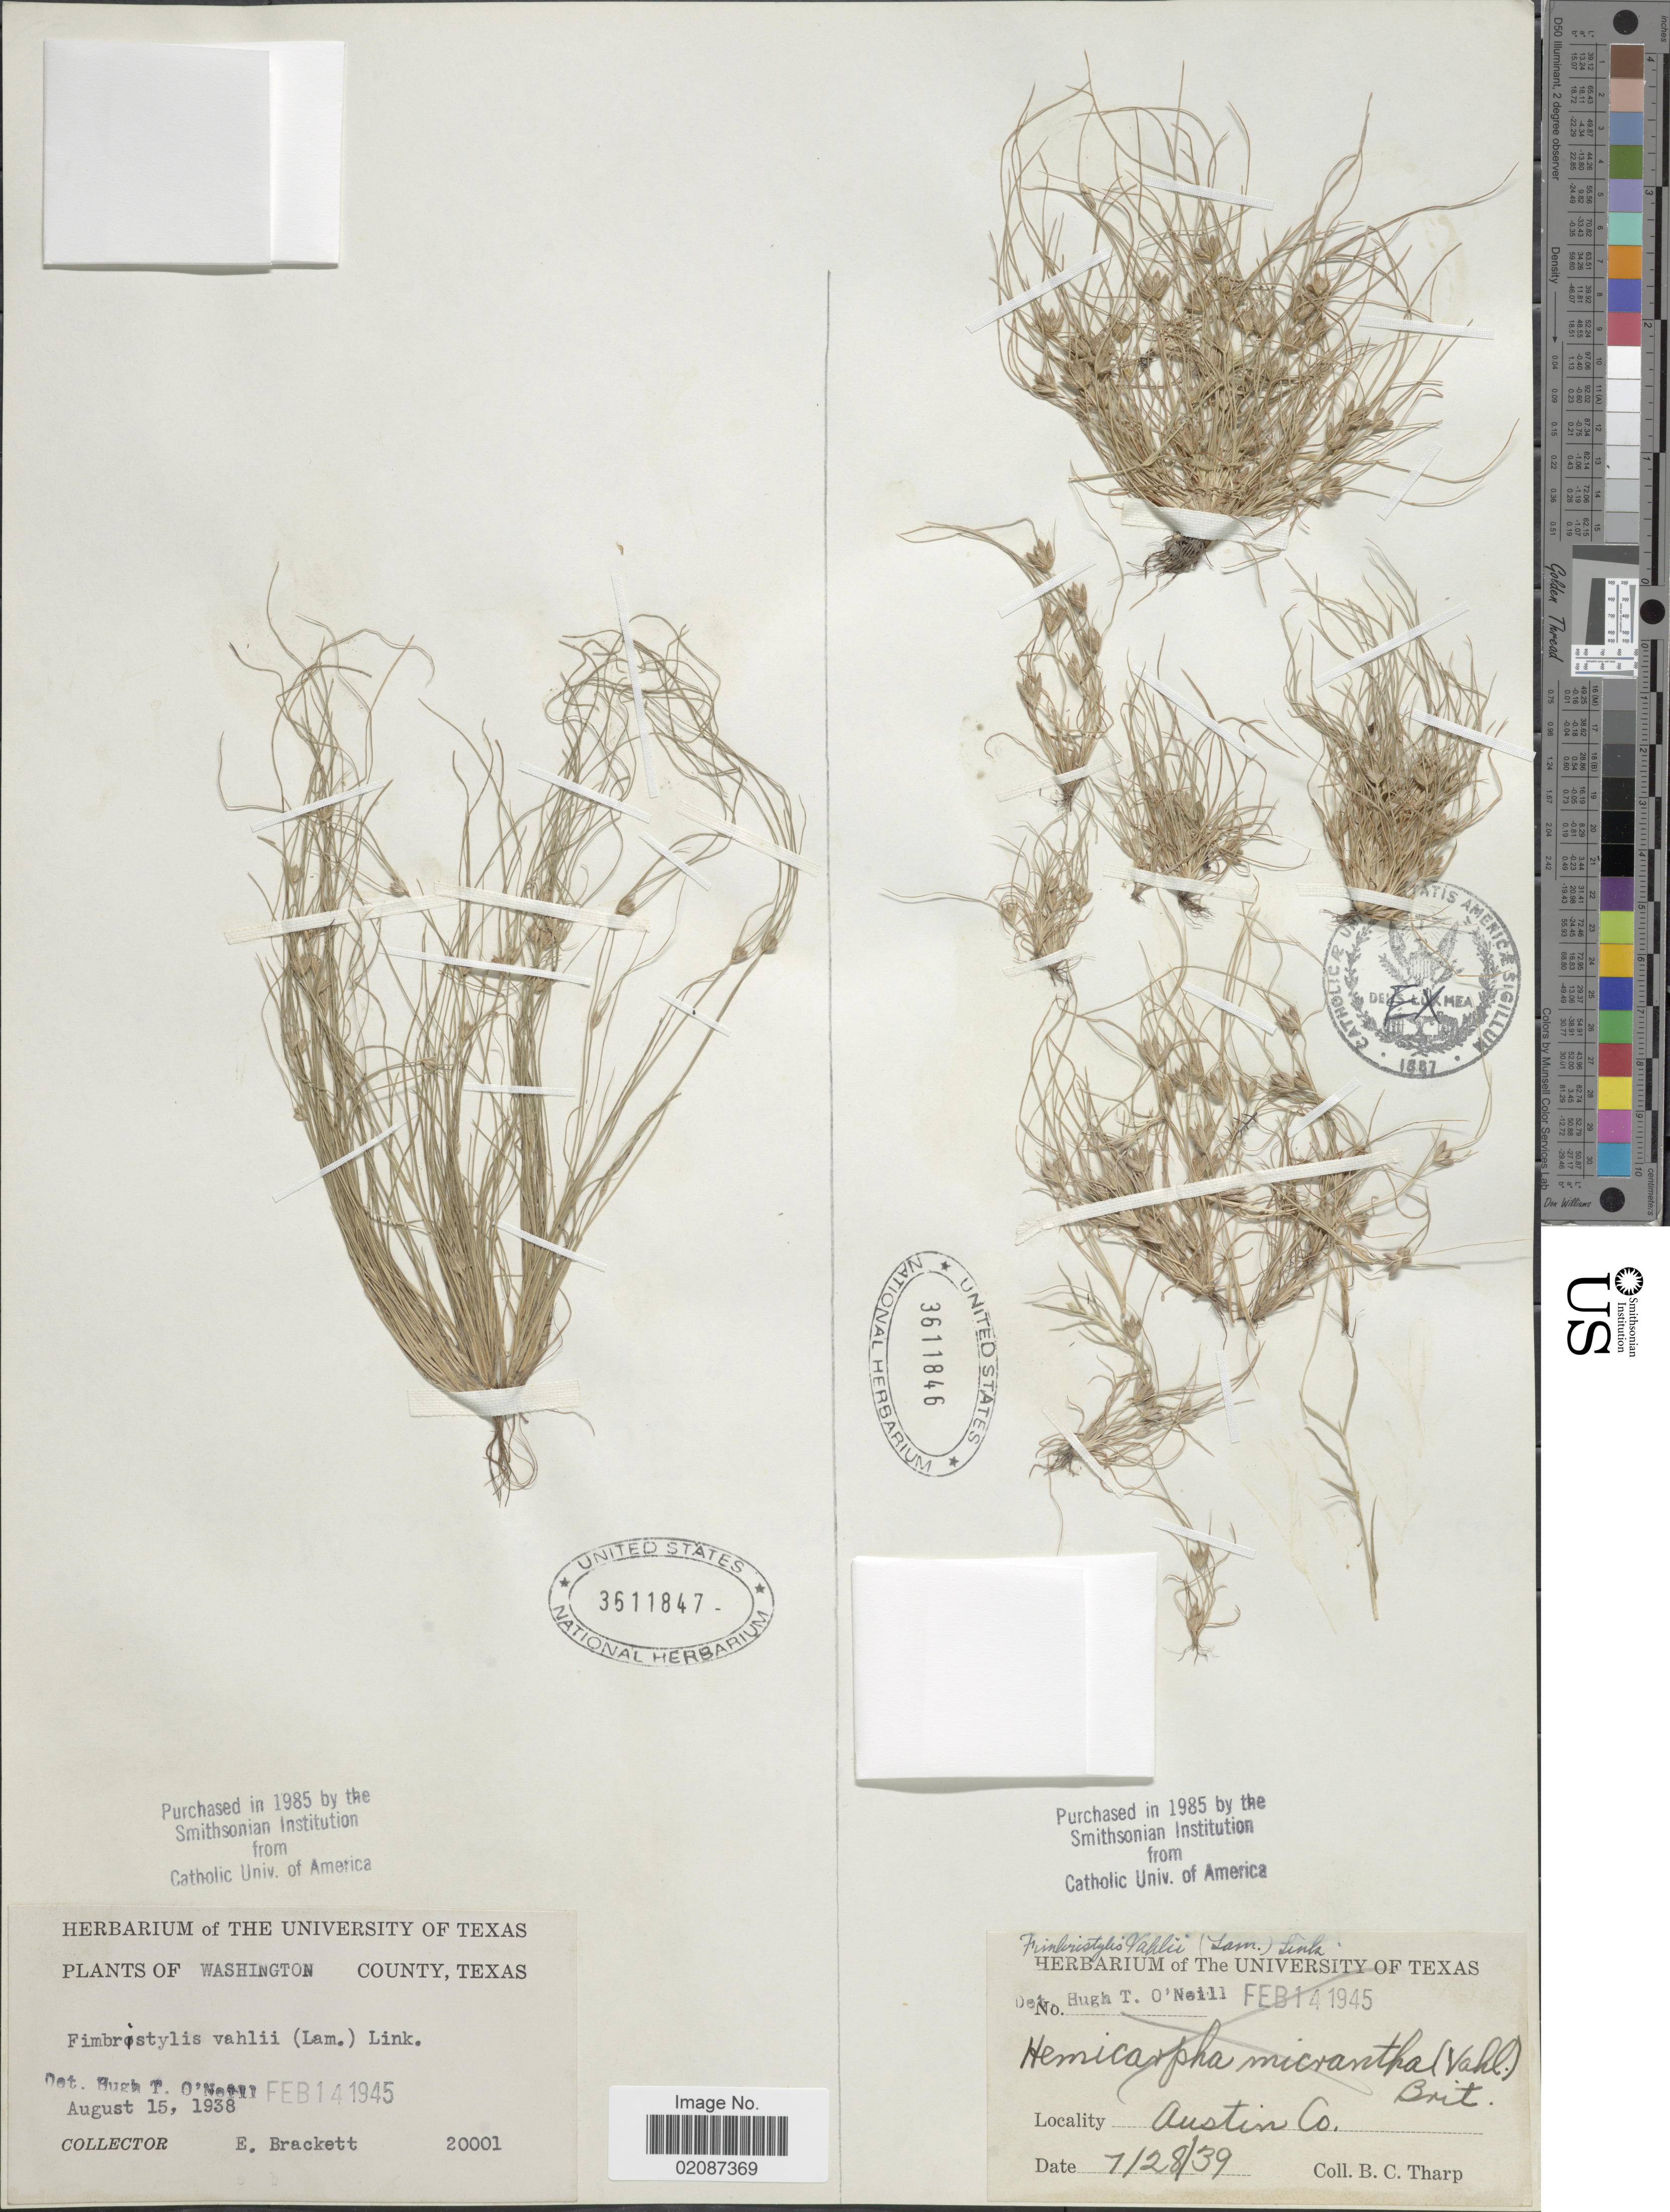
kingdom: Plantae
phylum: Tracheophyta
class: Liliopsida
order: Poales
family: Cyperaceae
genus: Fimbristylis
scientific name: Fimbristylis vahlii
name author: (Lam.) Link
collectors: E. Brackett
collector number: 20001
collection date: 1938-08-15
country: United States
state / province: Texas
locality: Washington County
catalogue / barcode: US 3611847-2